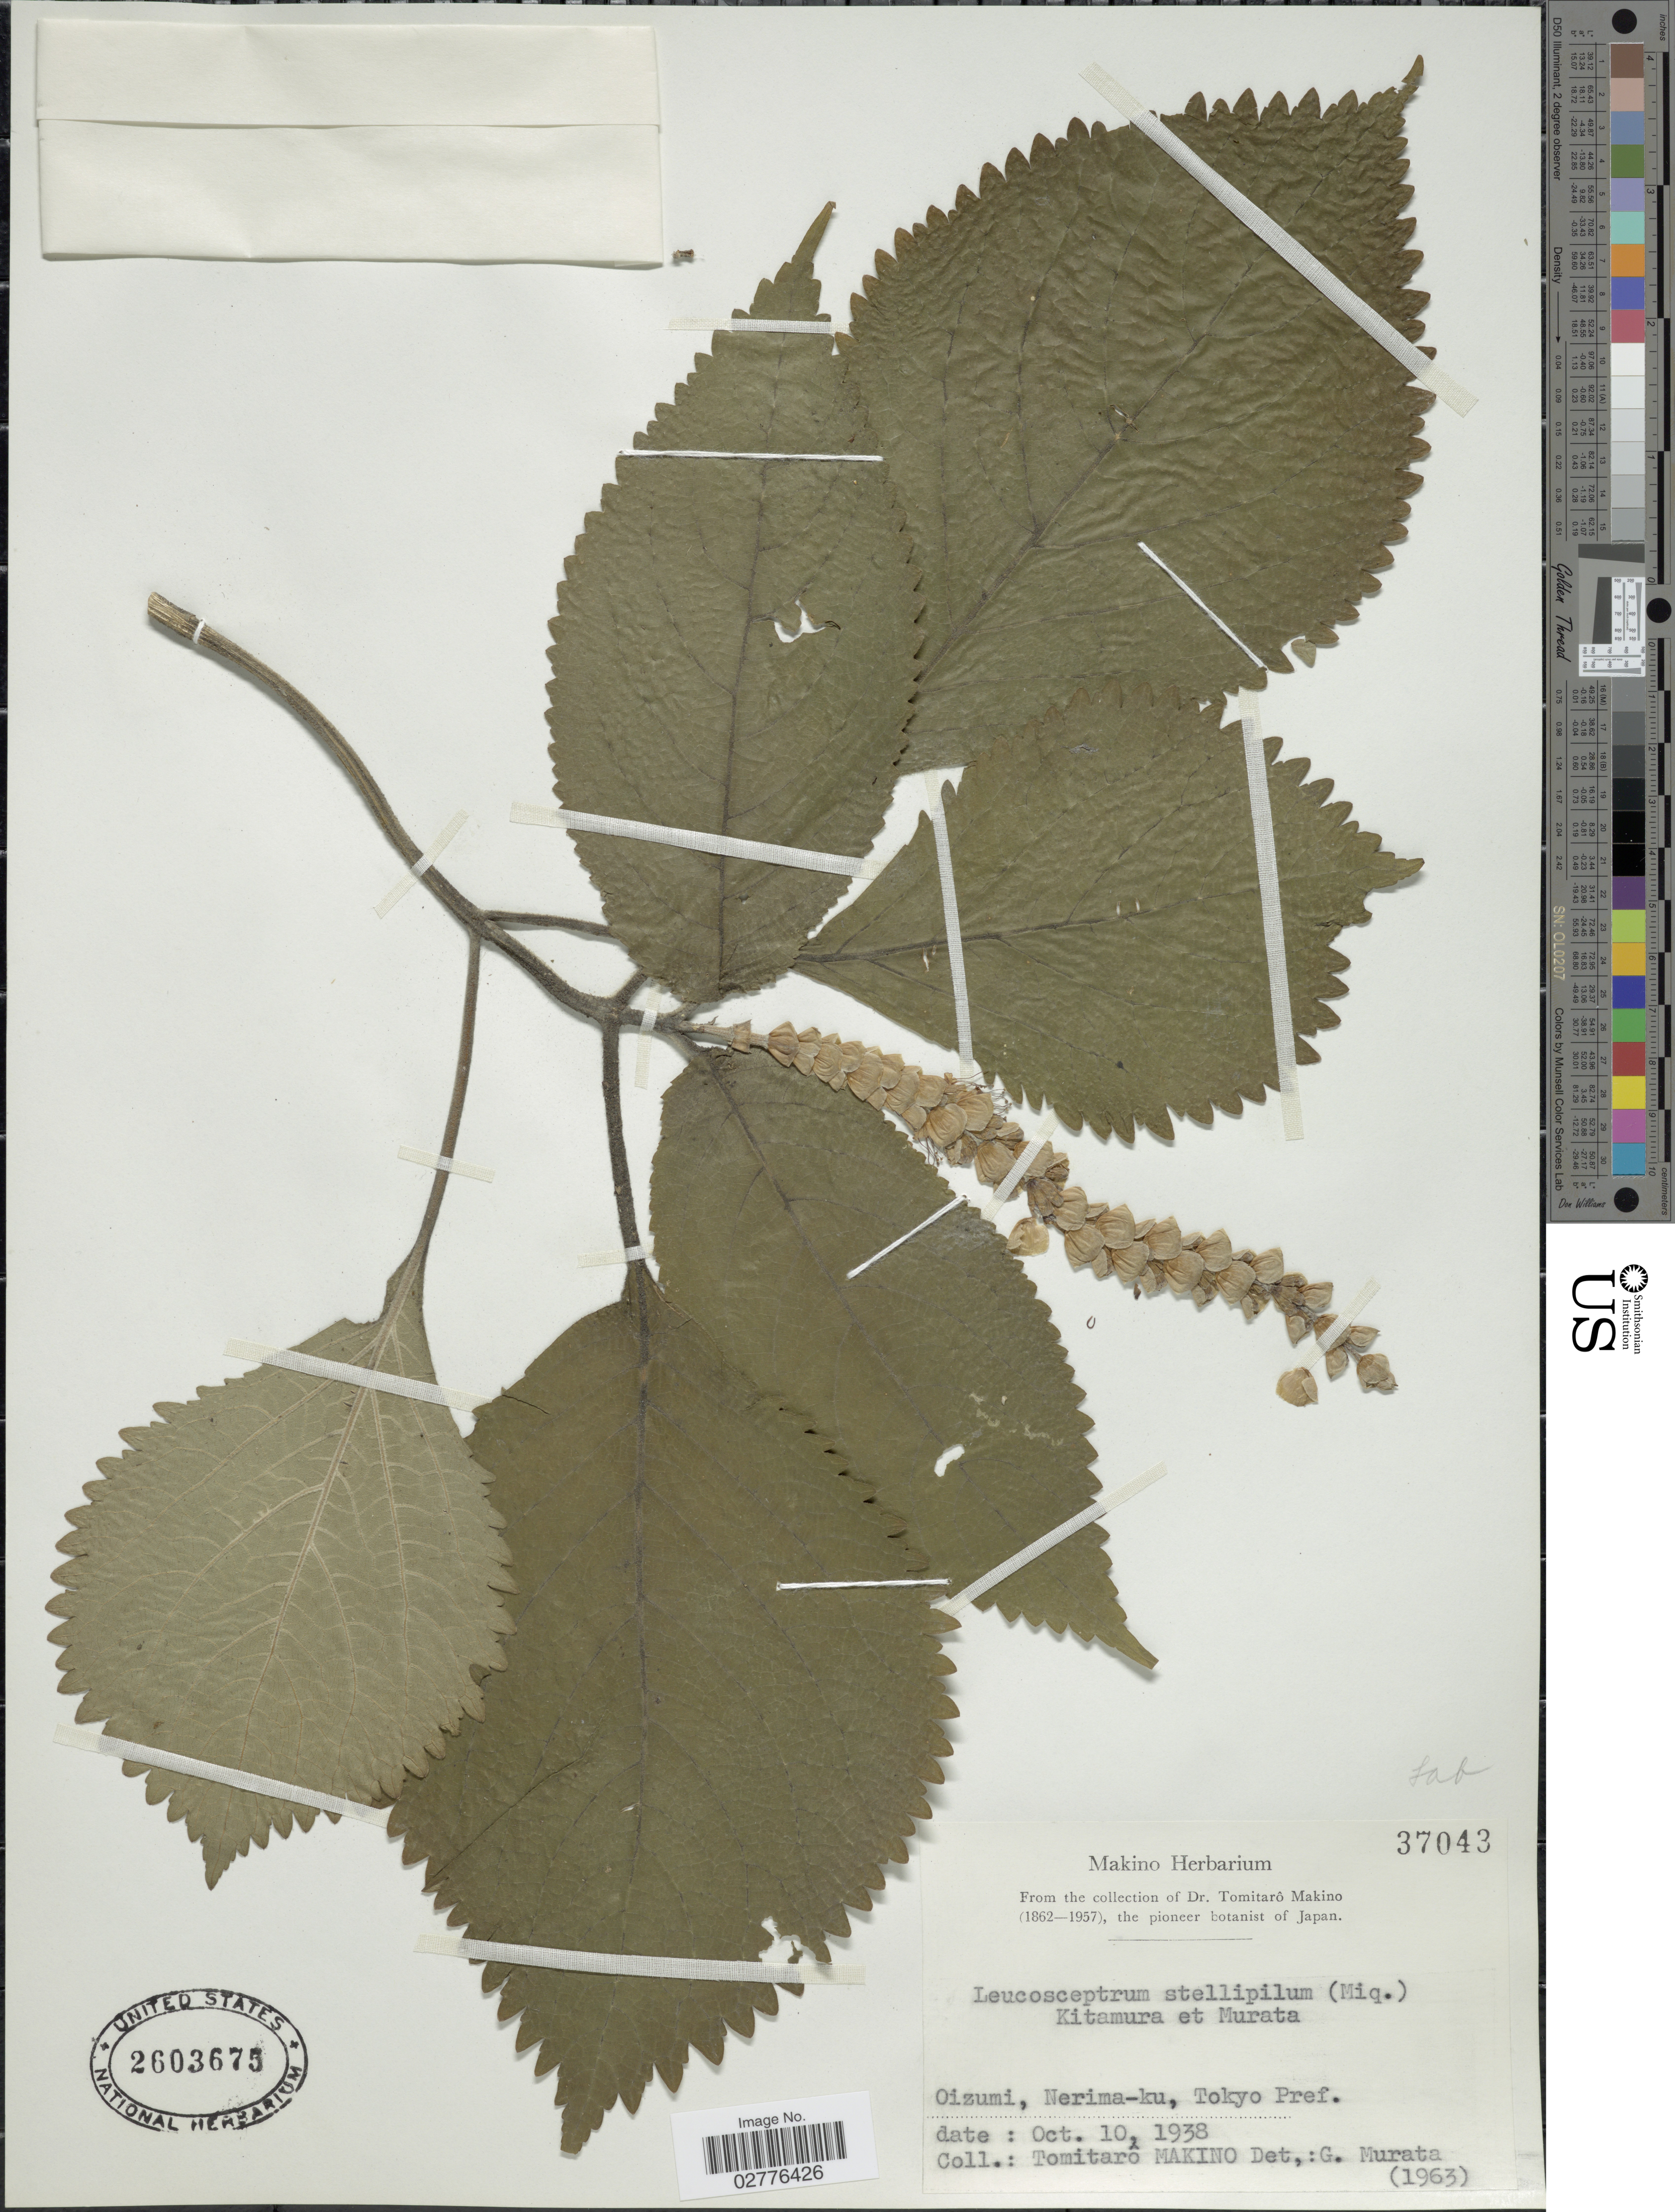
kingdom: Plantae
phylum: Tracheophyta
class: Magnoliopsida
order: Lamiales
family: Lamiaceae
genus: Leucosceptrum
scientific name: Leucosceptrum stellipilum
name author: (Miq.) Kitam. & Murata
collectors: T. Makino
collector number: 37043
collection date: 1938-10-10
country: Japan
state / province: Tokyo, Federal City of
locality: Oizumi, Nerima-ku, Tokyo Pref.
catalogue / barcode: US 2603675